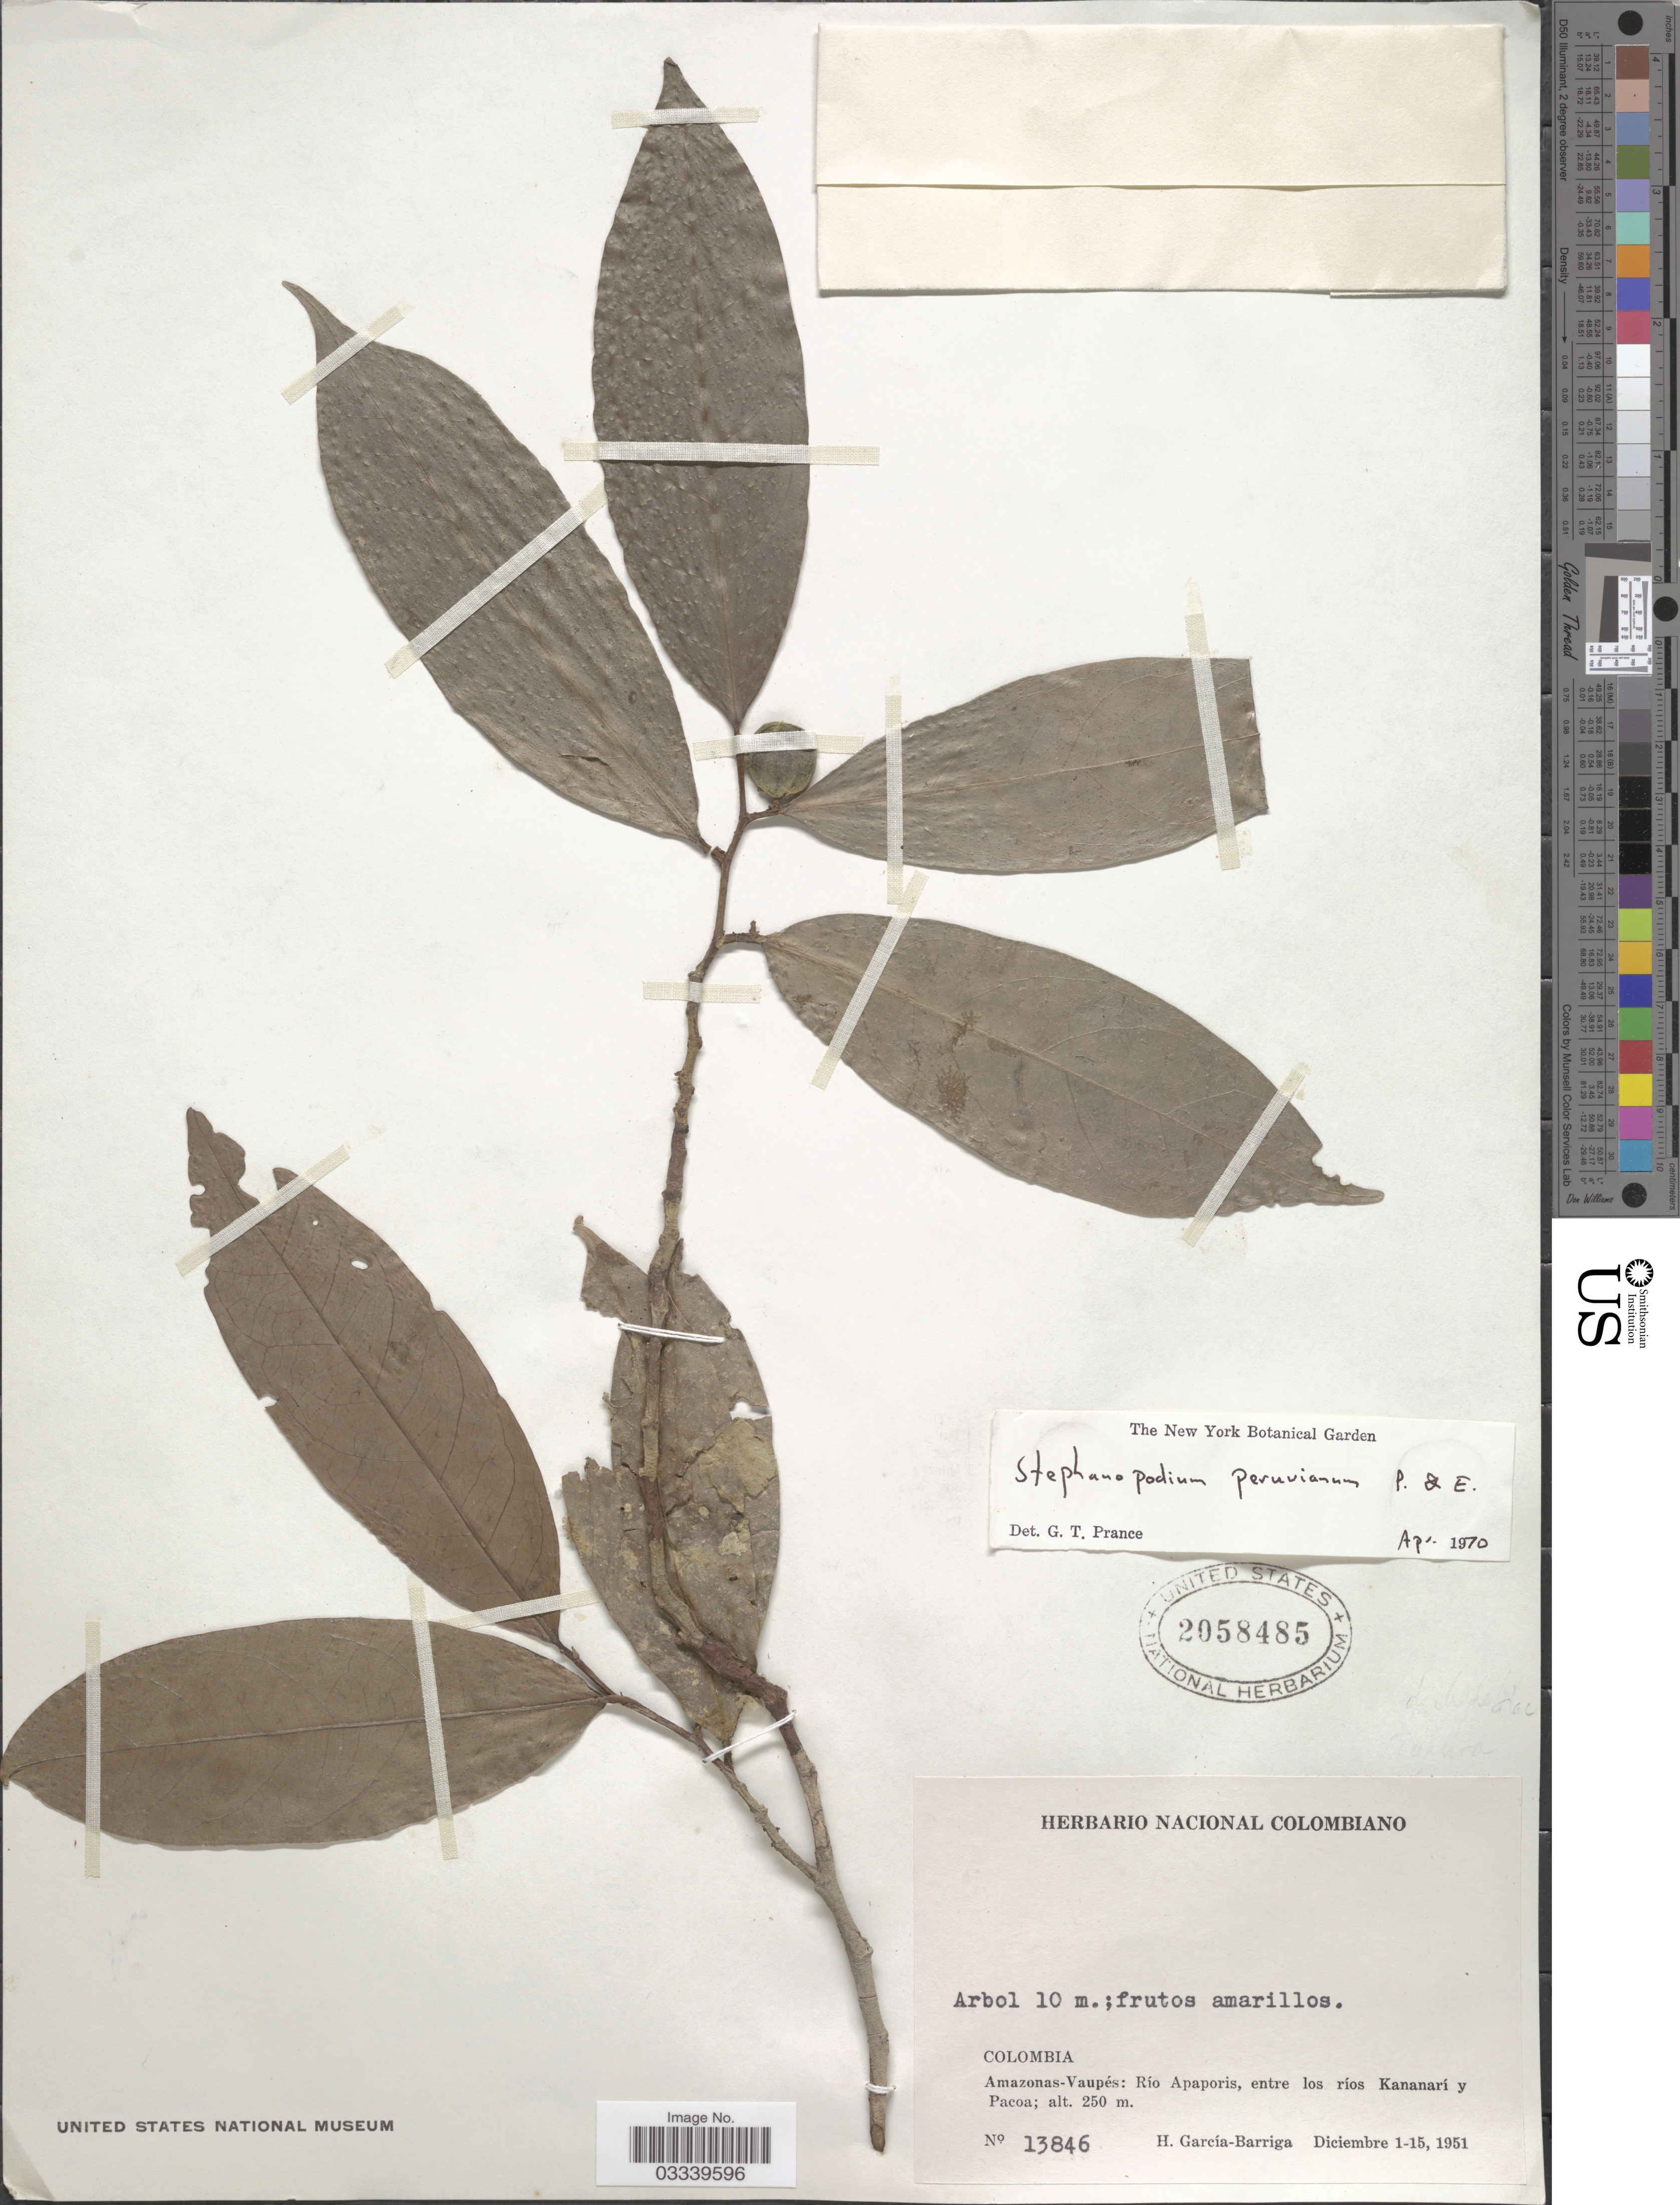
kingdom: Plantae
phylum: Tracheophyta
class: Magnoliopsida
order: Malpighiales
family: Dichapetalaceae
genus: Stephanopodium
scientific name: Stephanopodium peruvianum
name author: Poepp. & Endl.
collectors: H. García Barriga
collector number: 13846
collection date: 1951-12-01/1951-12-15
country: Colombia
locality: Amazonas-Vaupés: Río Apaporis, entre los ríos Kananarí y Pacoa.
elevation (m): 250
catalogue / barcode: US 2058485